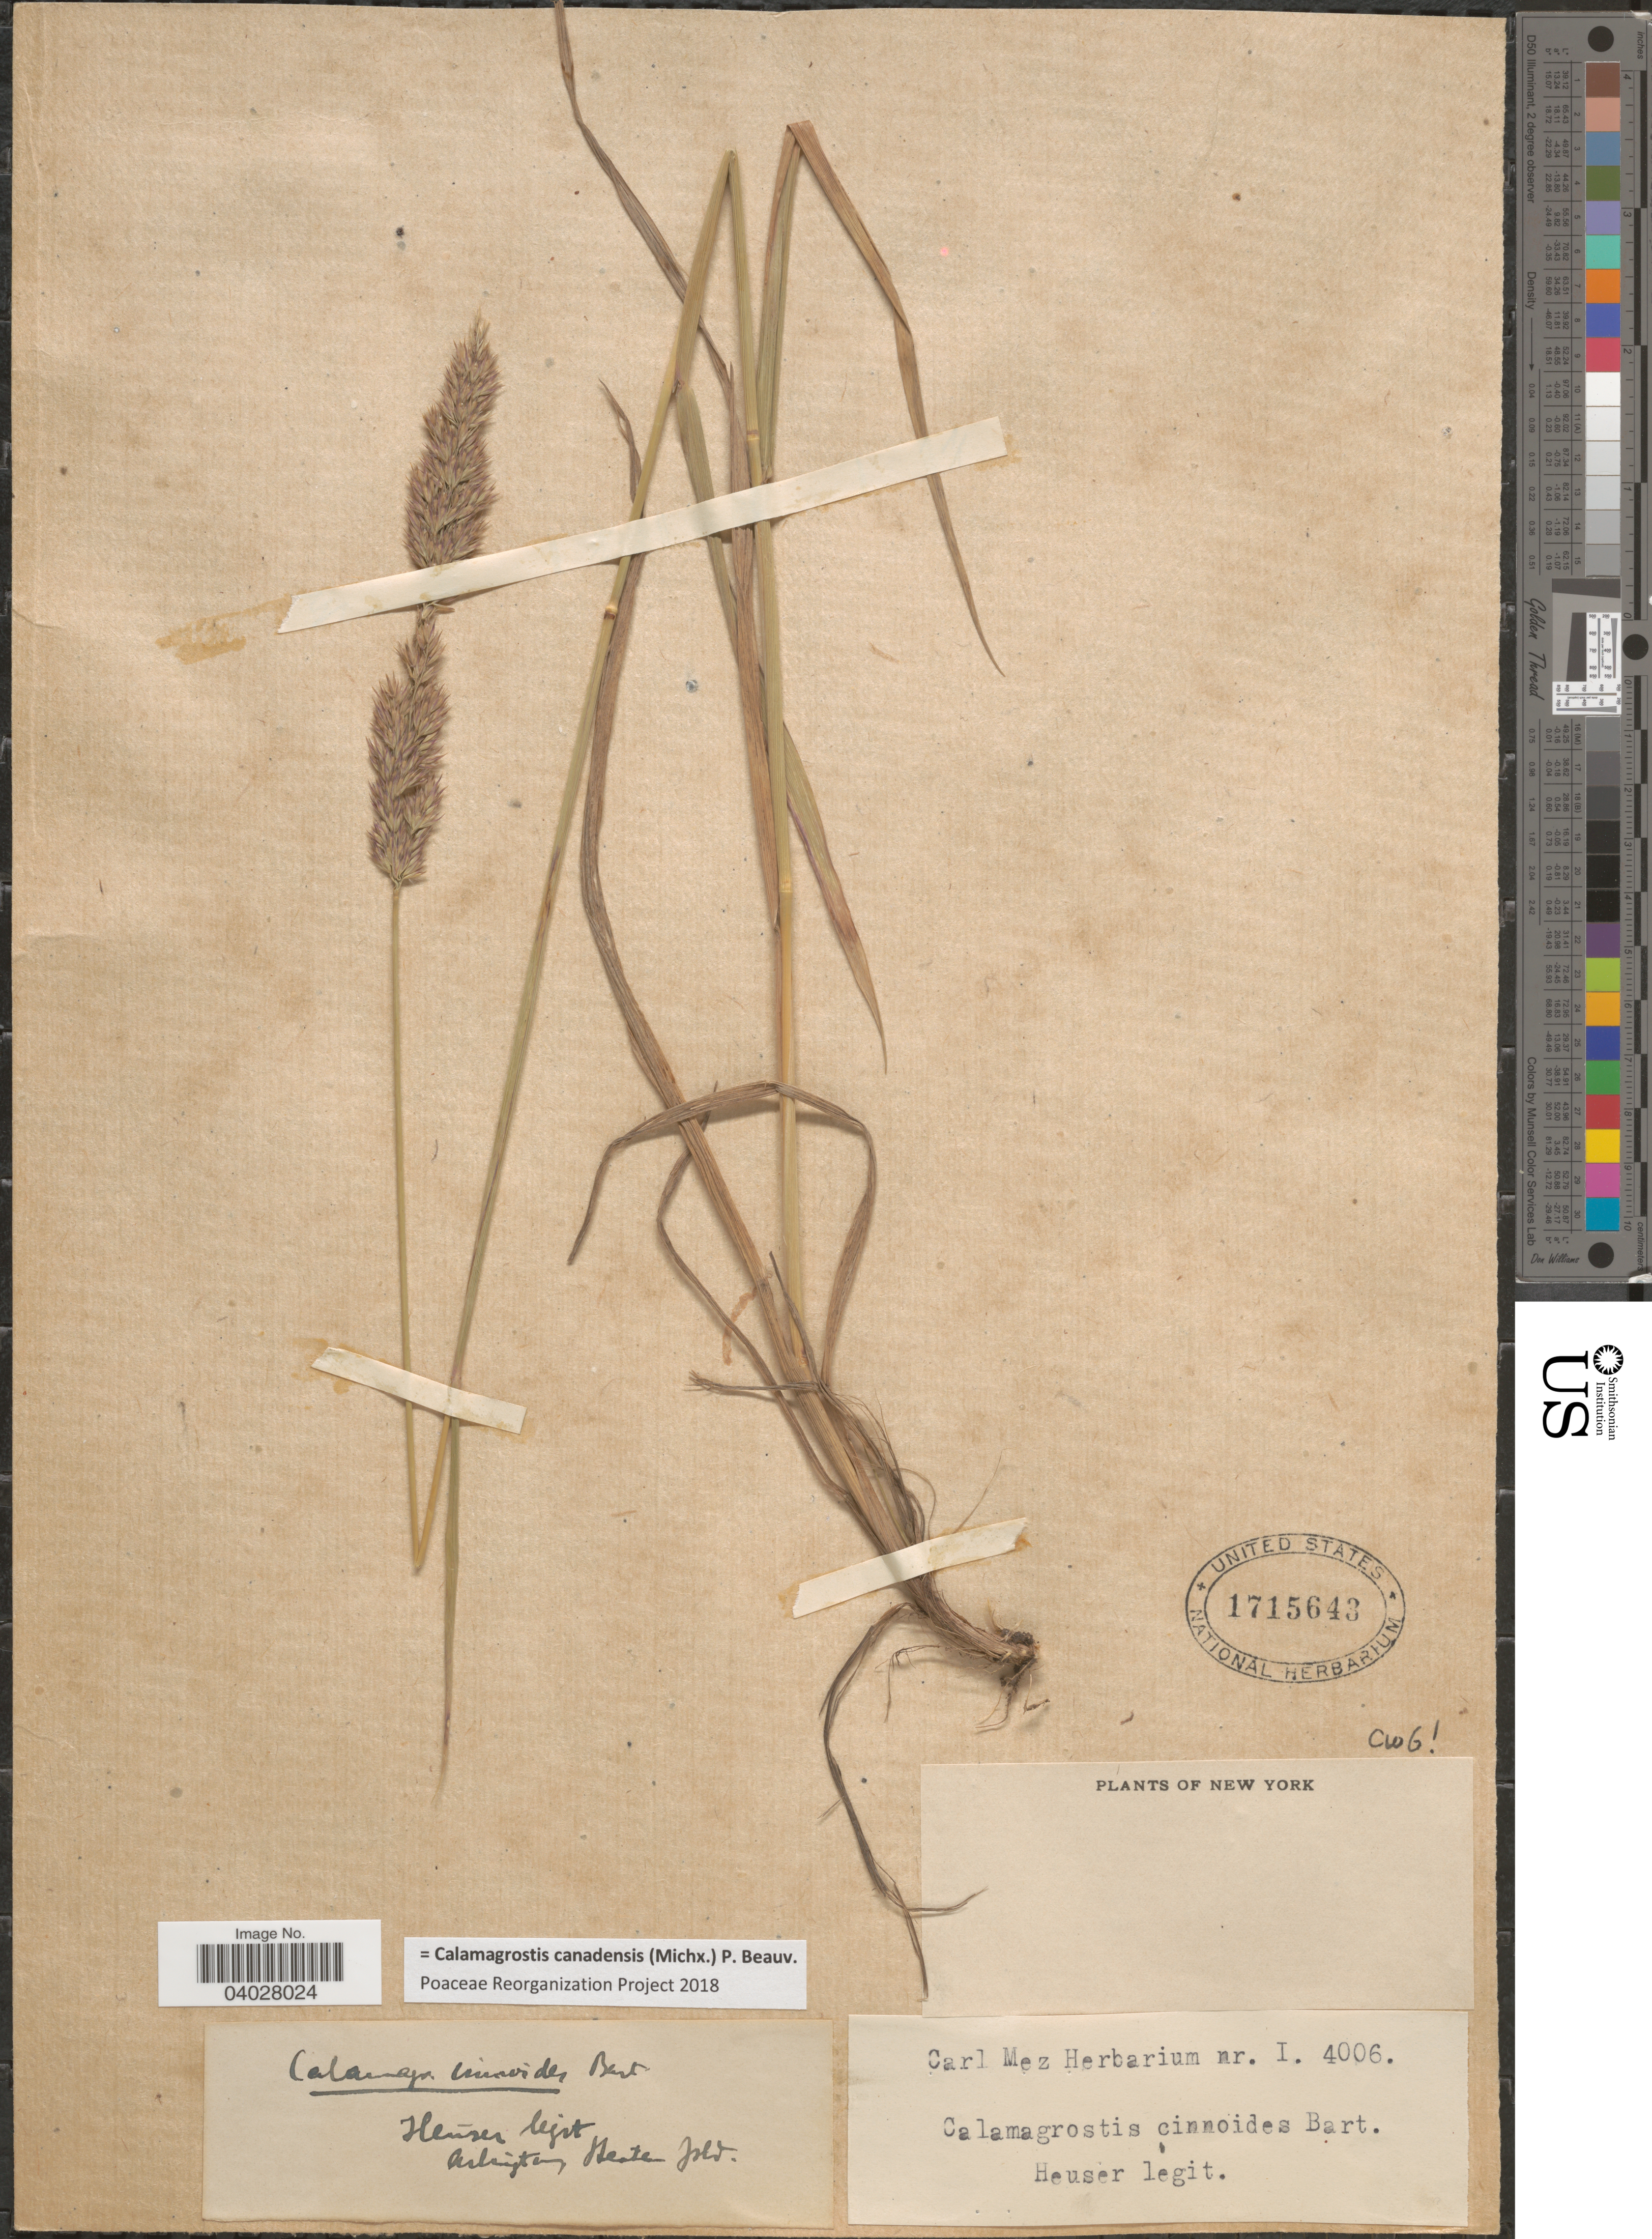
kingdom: Plantae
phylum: Tracheophyta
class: Liliopsida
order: Poales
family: Poaceae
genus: Calamagrostis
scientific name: Calamagrostis canadensis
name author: (Michx.) P. Beauv.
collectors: Heuser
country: United States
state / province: New York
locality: Arlingon Staten Island.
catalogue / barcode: US 1715643